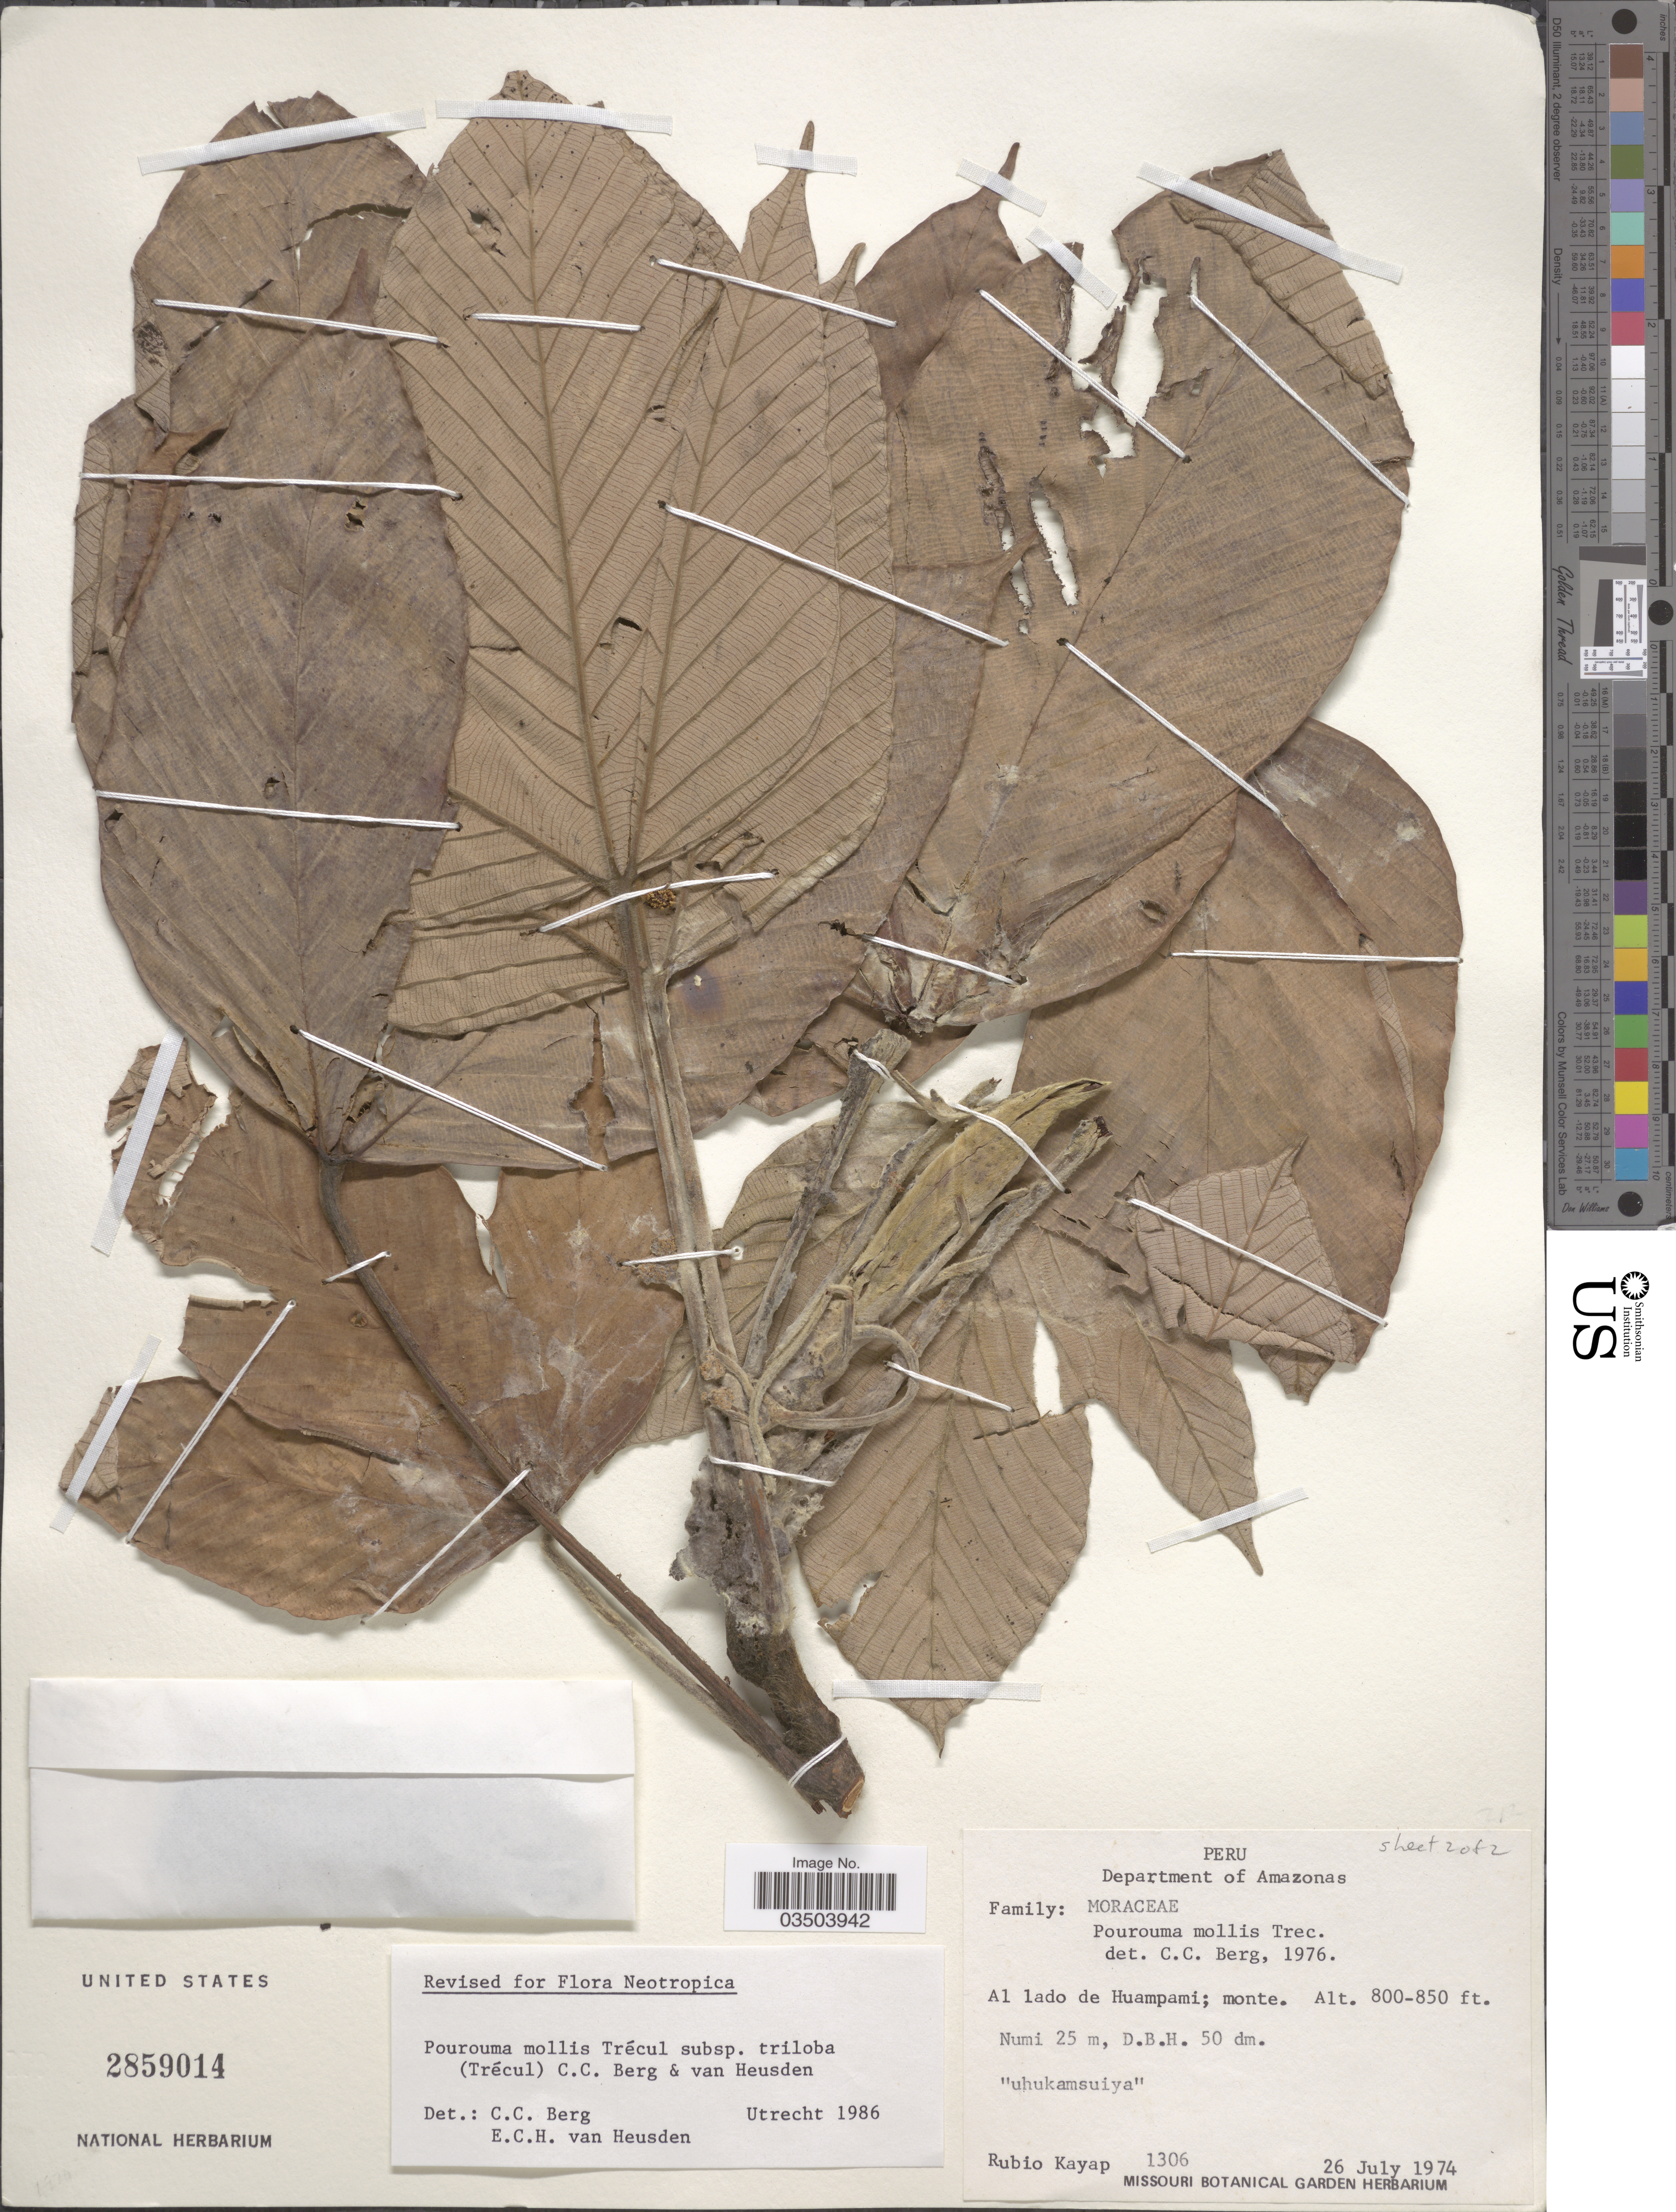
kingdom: Plantae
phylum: Tracheophyta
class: Magnoliopsida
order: Rosales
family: Urticaceae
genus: Pourouma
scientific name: Pourouma mollis subsp. triloba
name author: (Trécul) C.C. Berg & Heusden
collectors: R. Kayap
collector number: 1306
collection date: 1974-07-26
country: Peru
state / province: Amazonas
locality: Department of Amazonas. Al lado de Huampami; monte.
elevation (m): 244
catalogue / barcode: US 2859014